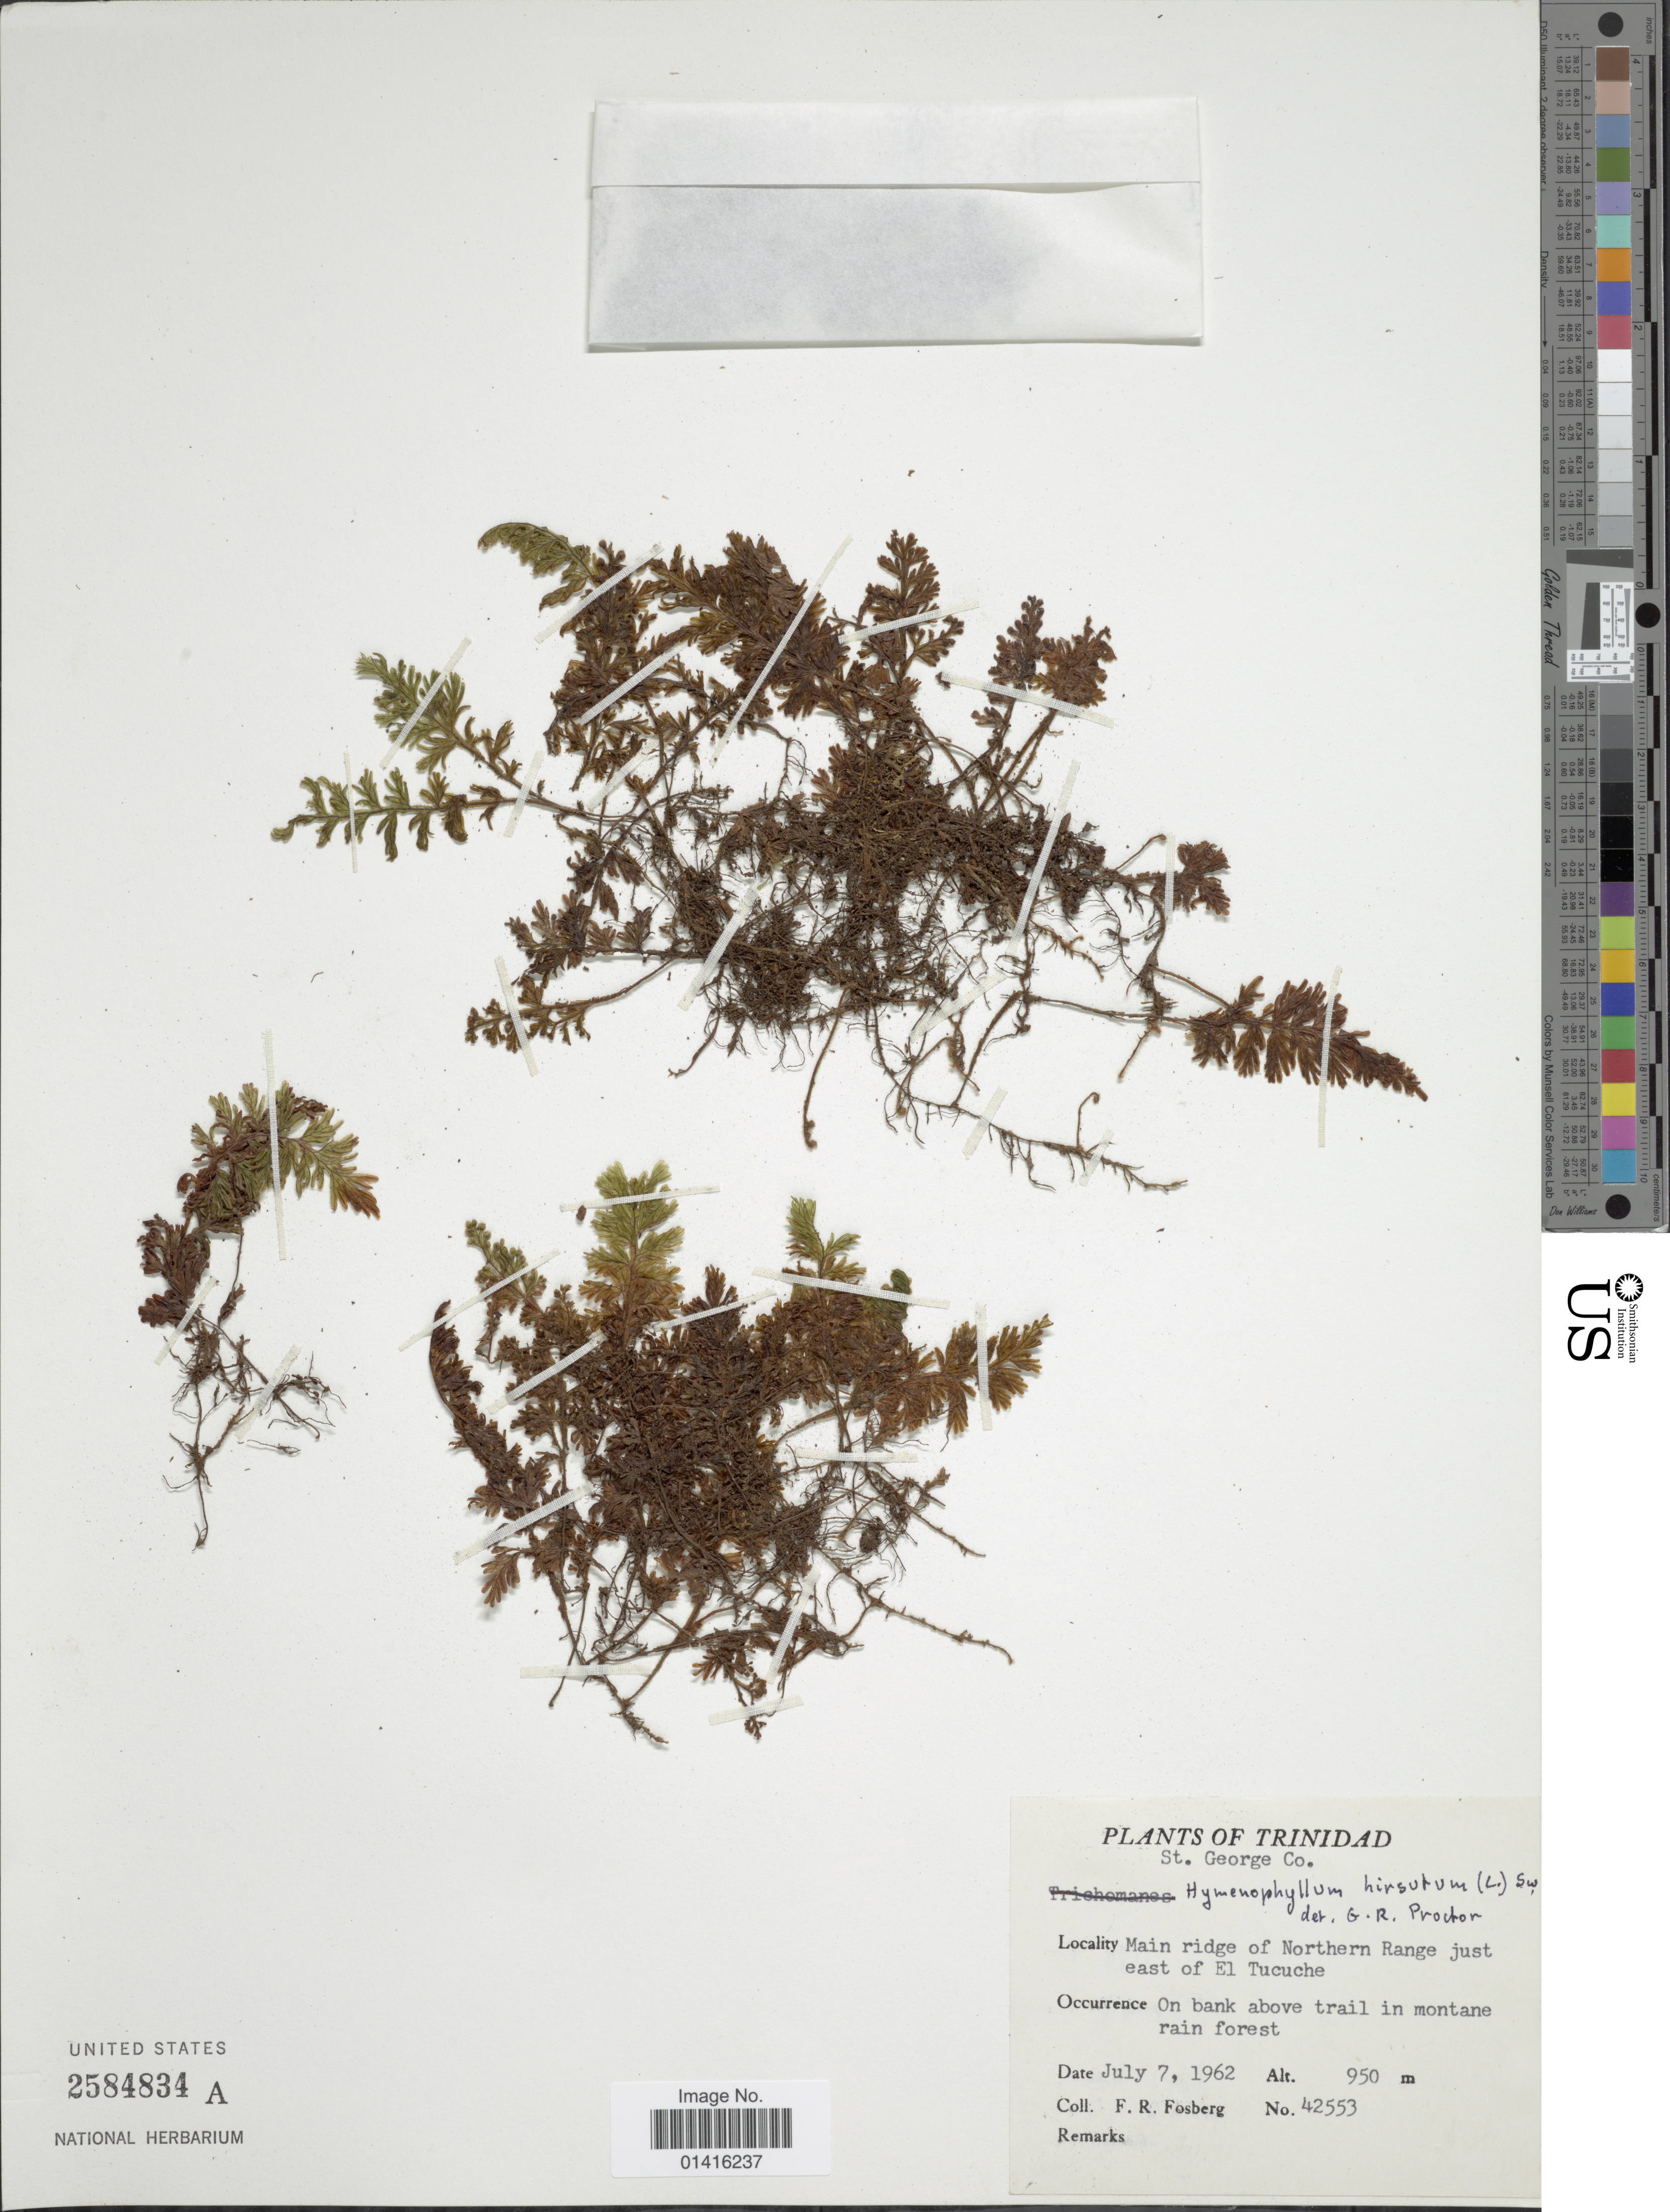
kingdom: Plantae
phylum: Tracheophyta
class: Polypodiopsida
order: Hymenophyllales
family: Hymenophyllaceae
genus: Hymenophyllum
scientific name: Hymenophyllum hirsutum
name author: (L.) Sw.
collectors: F. R. Fosberg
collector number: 42553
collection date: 1962-07-07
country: Trinidad and Tobago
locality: Trinidad, St. George Co., main ridge of Northern Range just east of El Tucuche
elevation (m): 950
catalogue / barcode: US 2584834A